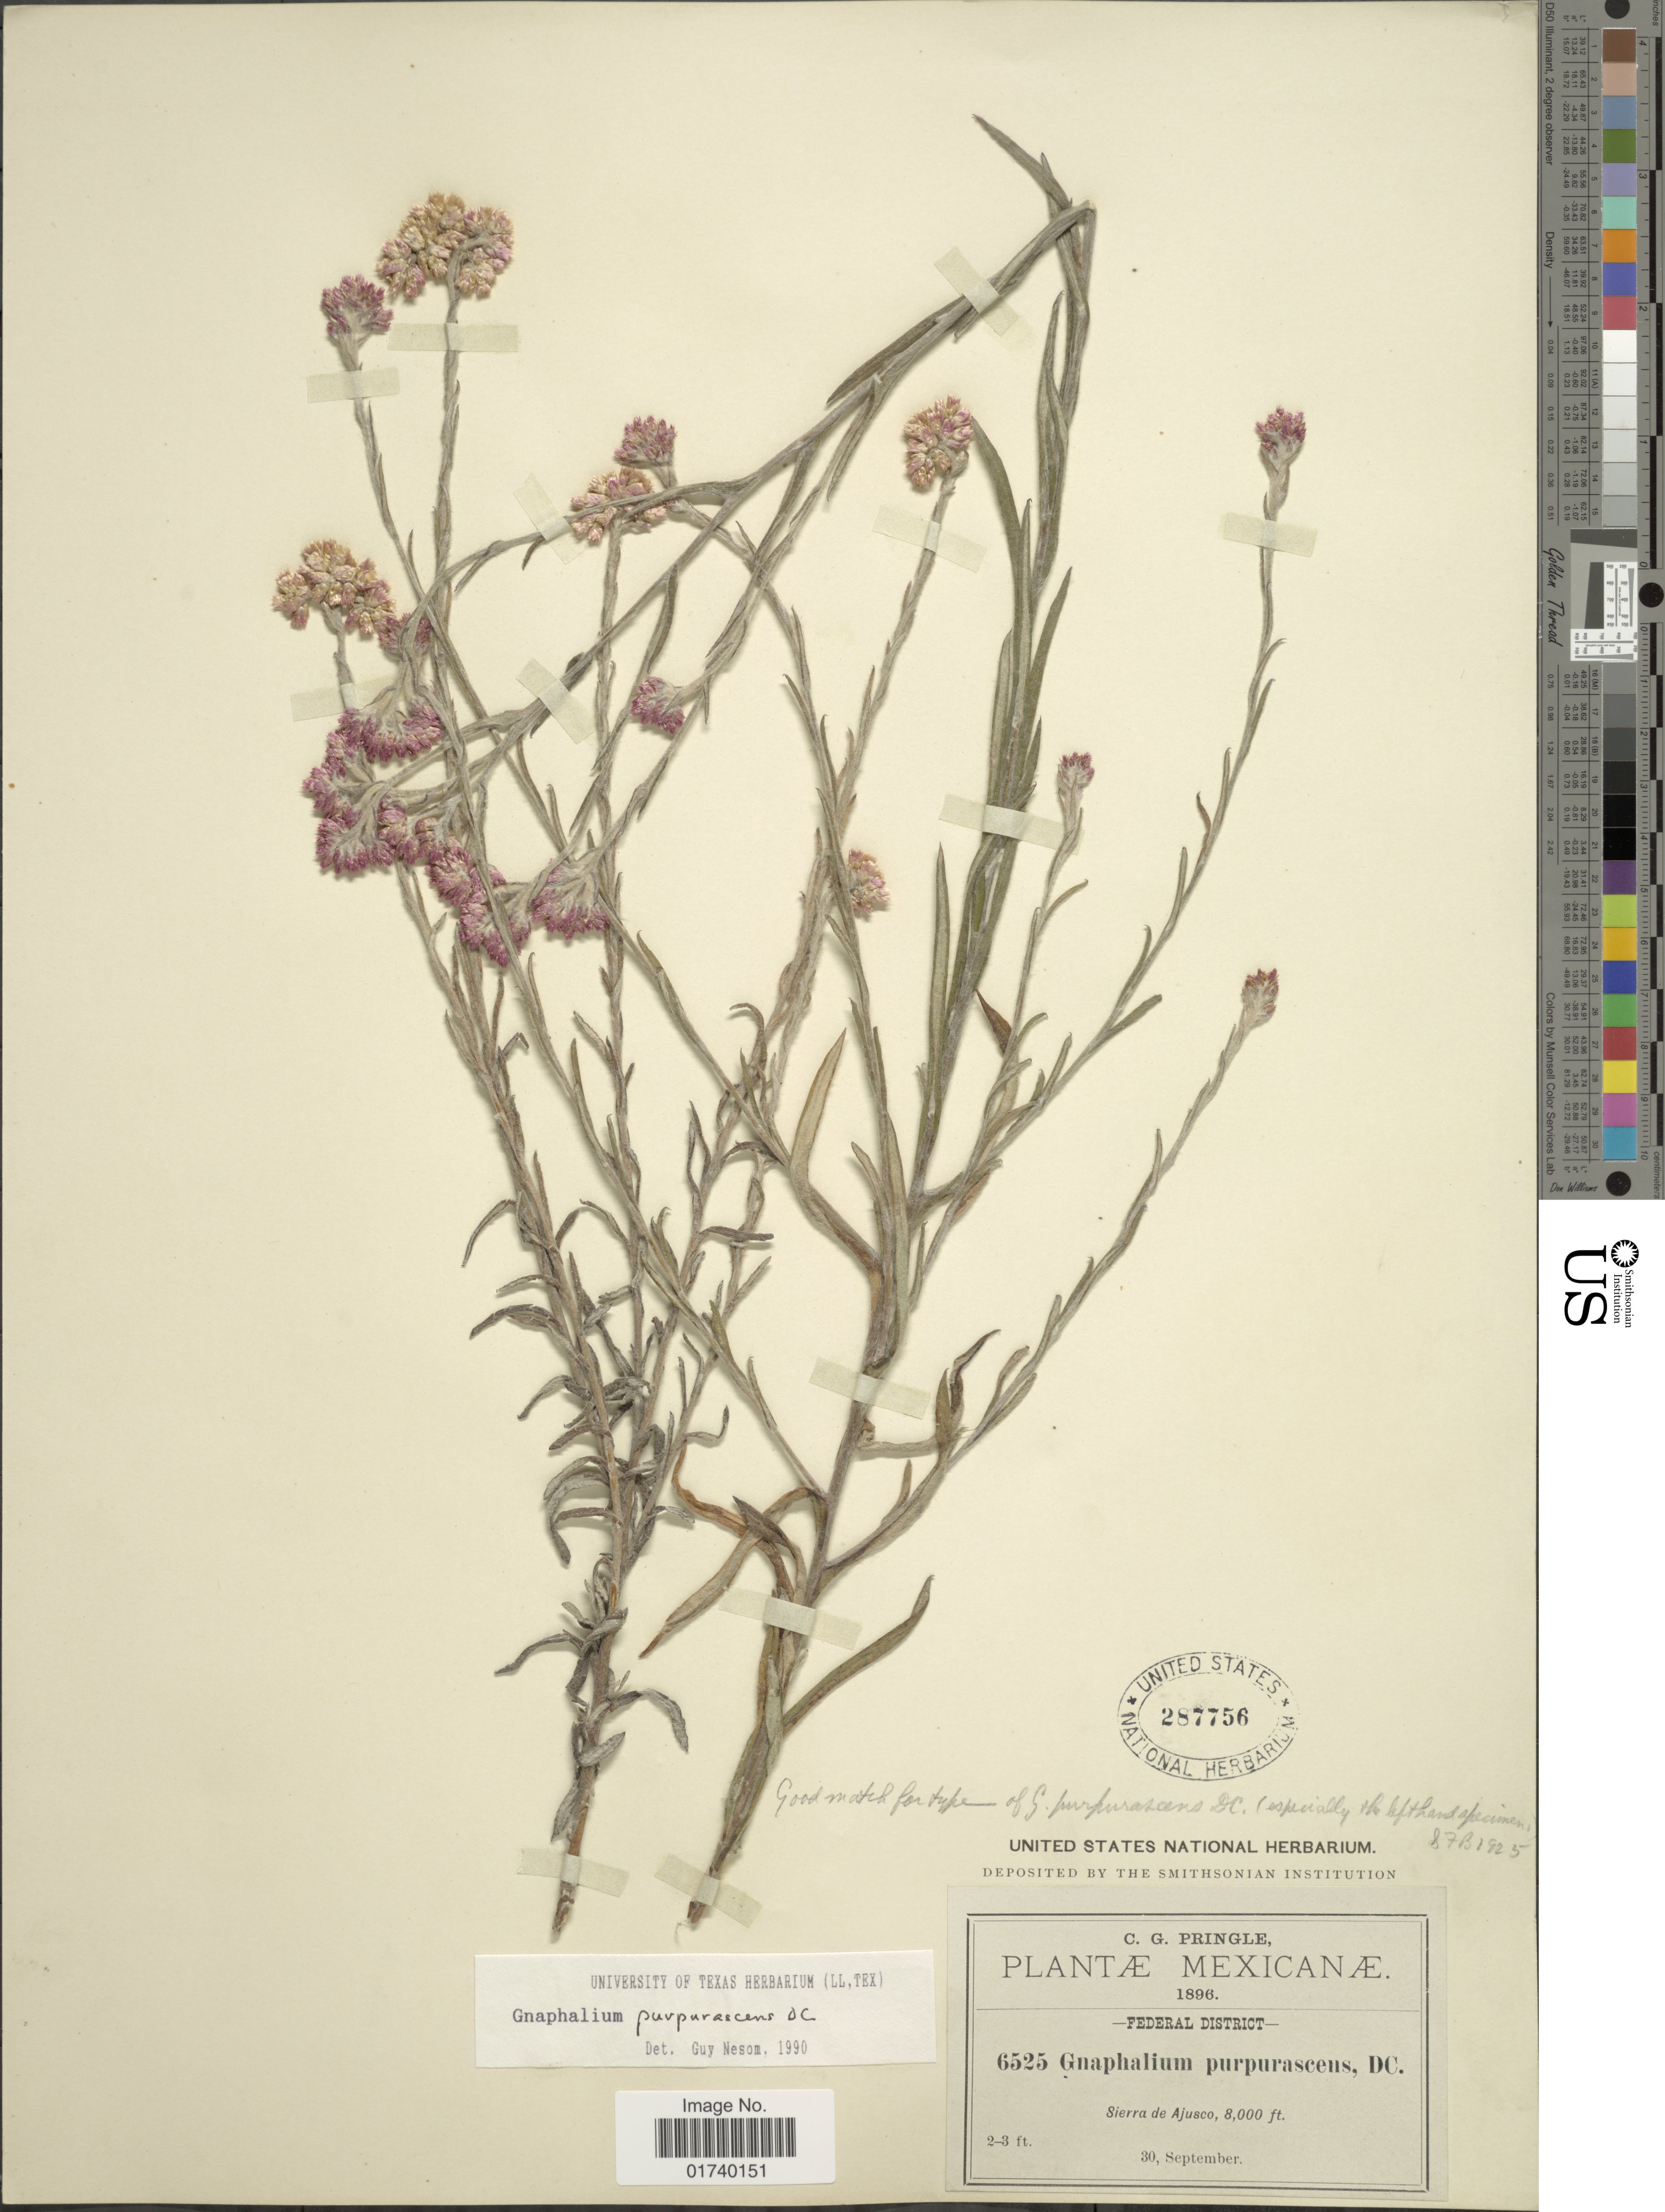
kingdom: Plantae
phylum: Tracheophyta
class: Magnoliopsida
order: Asterales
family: Asteraceae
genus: Pseudognaphalium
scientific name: Pseudognaphalium purpurascens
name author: (DC.) Anderb.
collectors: C. G. Pringle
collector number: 6525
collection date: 1896-09-30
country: Mexico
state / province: Distrito Federal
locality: Federal District, Sierra de Ajusco.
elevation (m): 2438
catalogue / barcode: US 287756